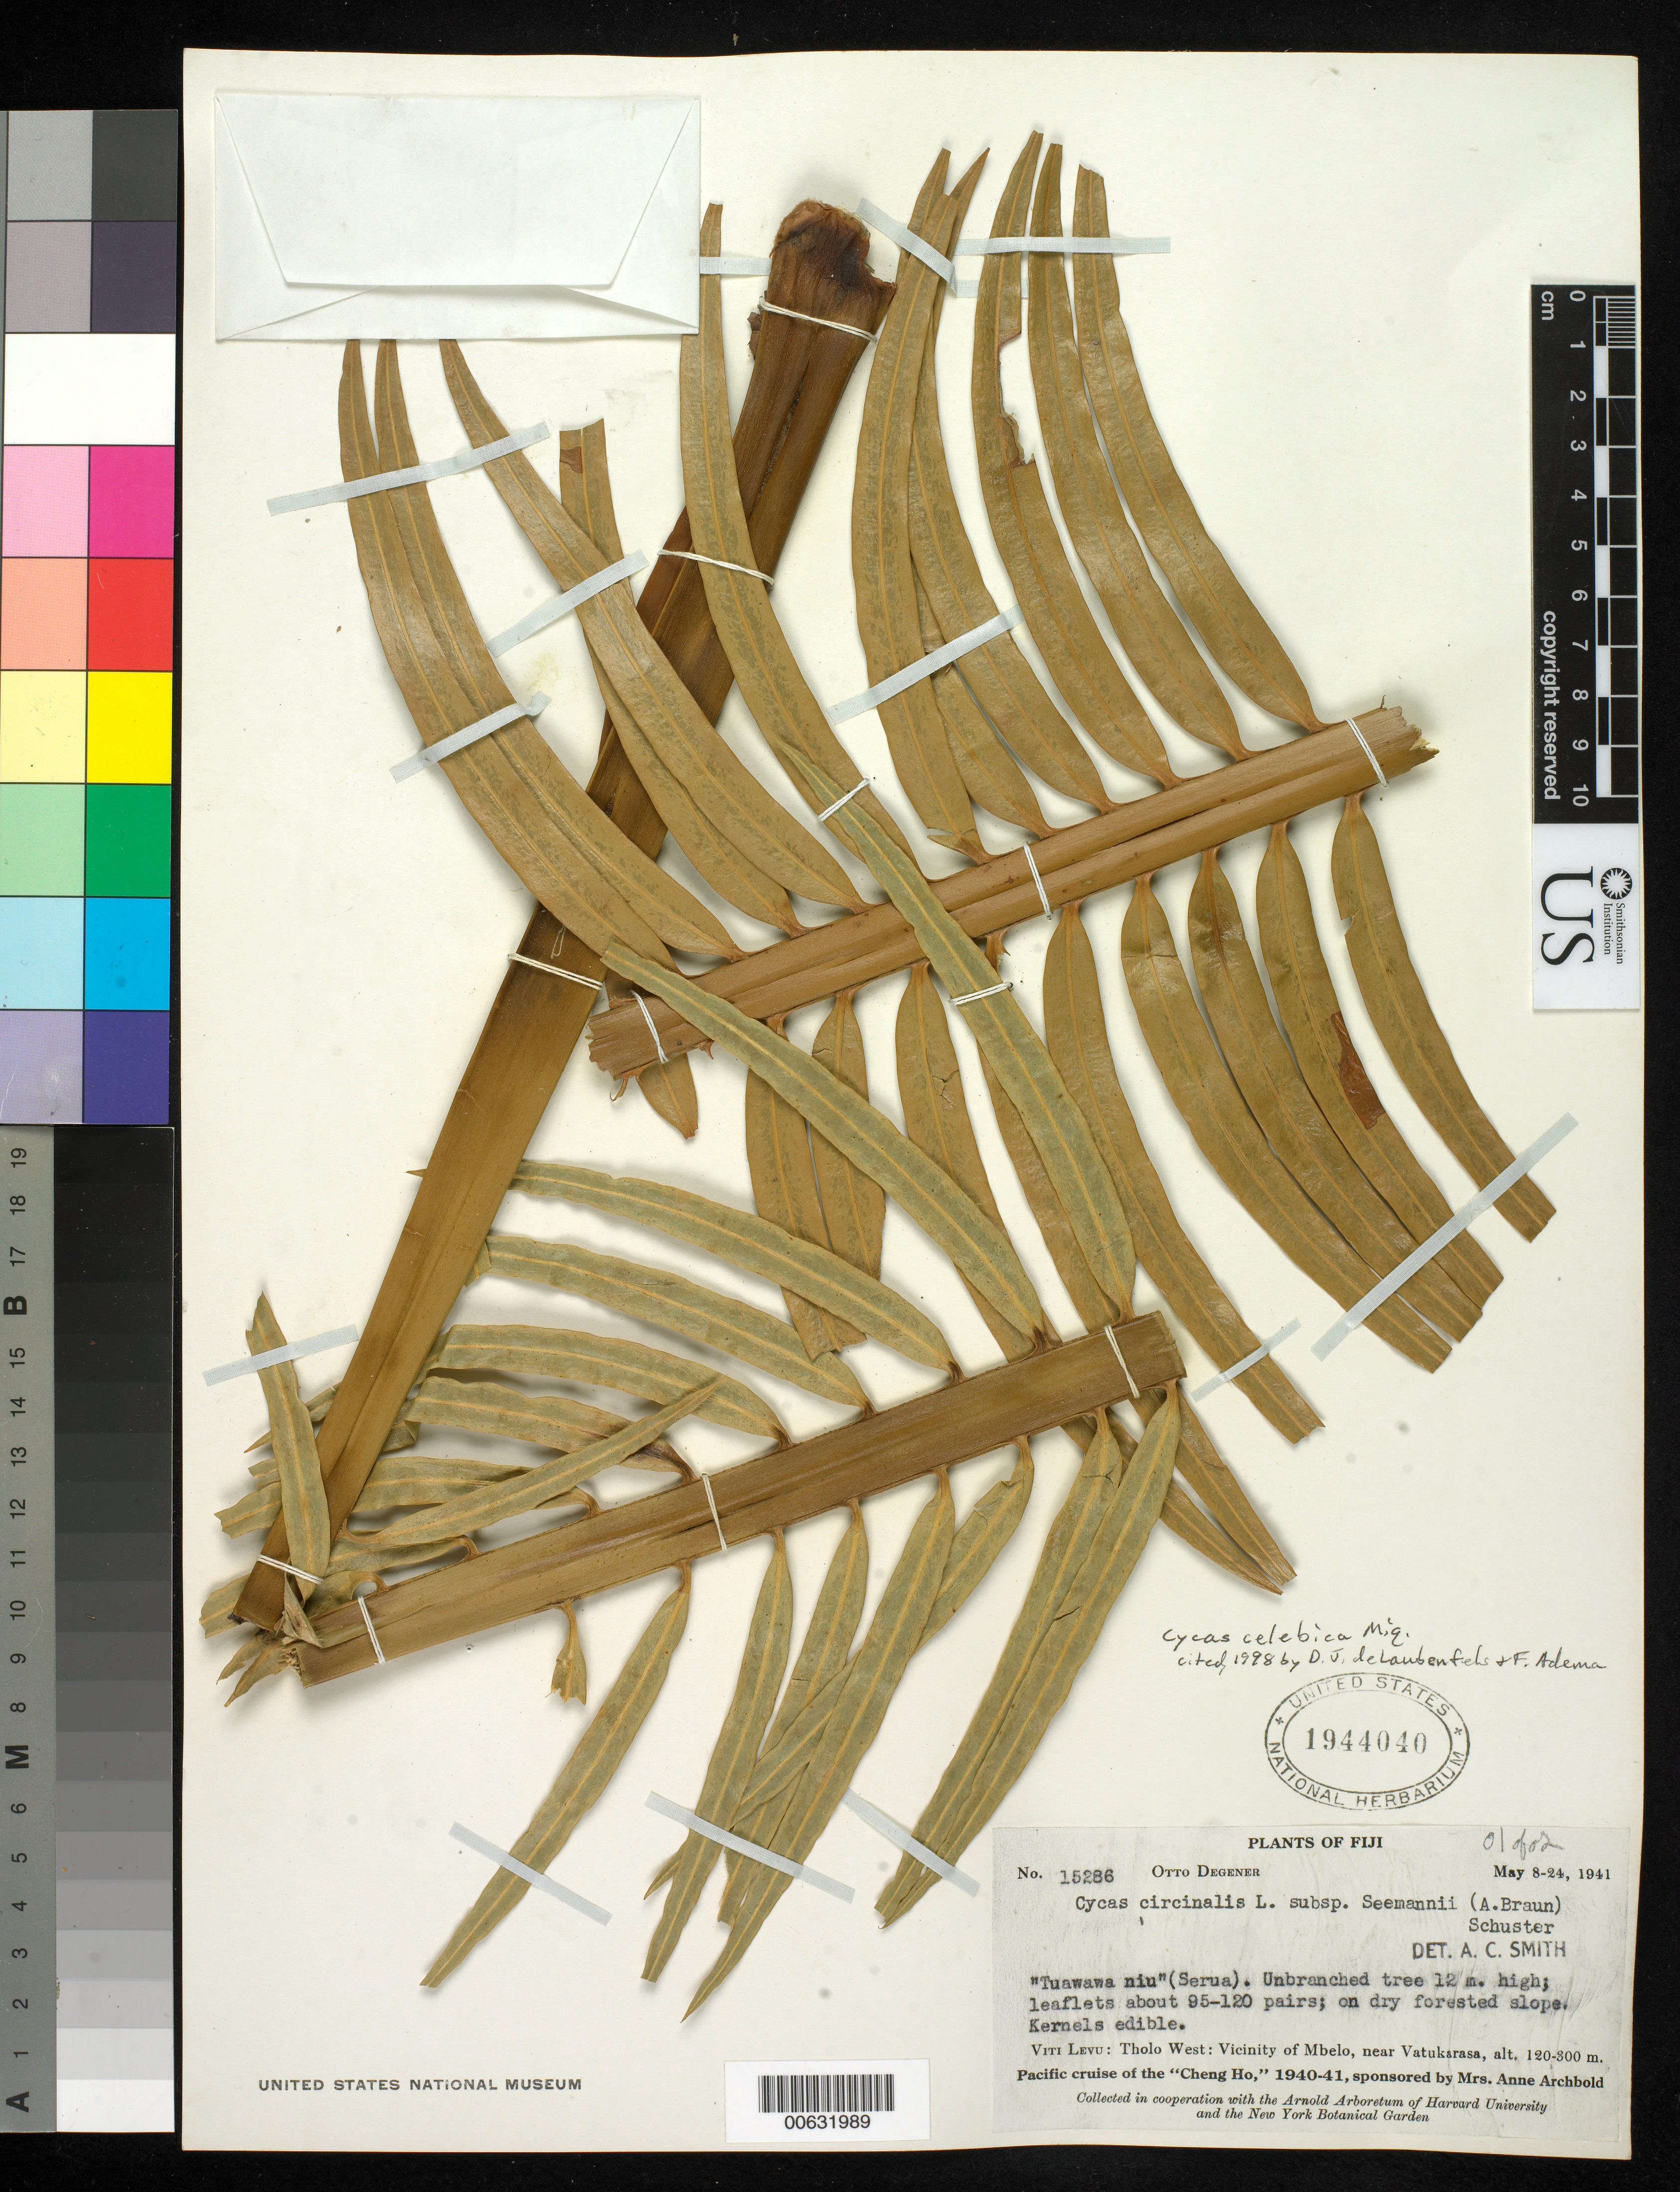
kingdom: Plantae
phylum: Tracheophyta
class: Cycadopsida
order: Cycadales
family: Cycadaceae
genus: Cycas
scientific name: Cycas celebica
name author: Miq.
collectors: O. Degener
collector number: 15286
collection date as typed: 08 May 1941 to 24 May 1941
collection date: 1941-05-08/1941-05-24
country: Fiji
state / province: Central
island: Viti Levu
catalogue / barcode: US 1944040